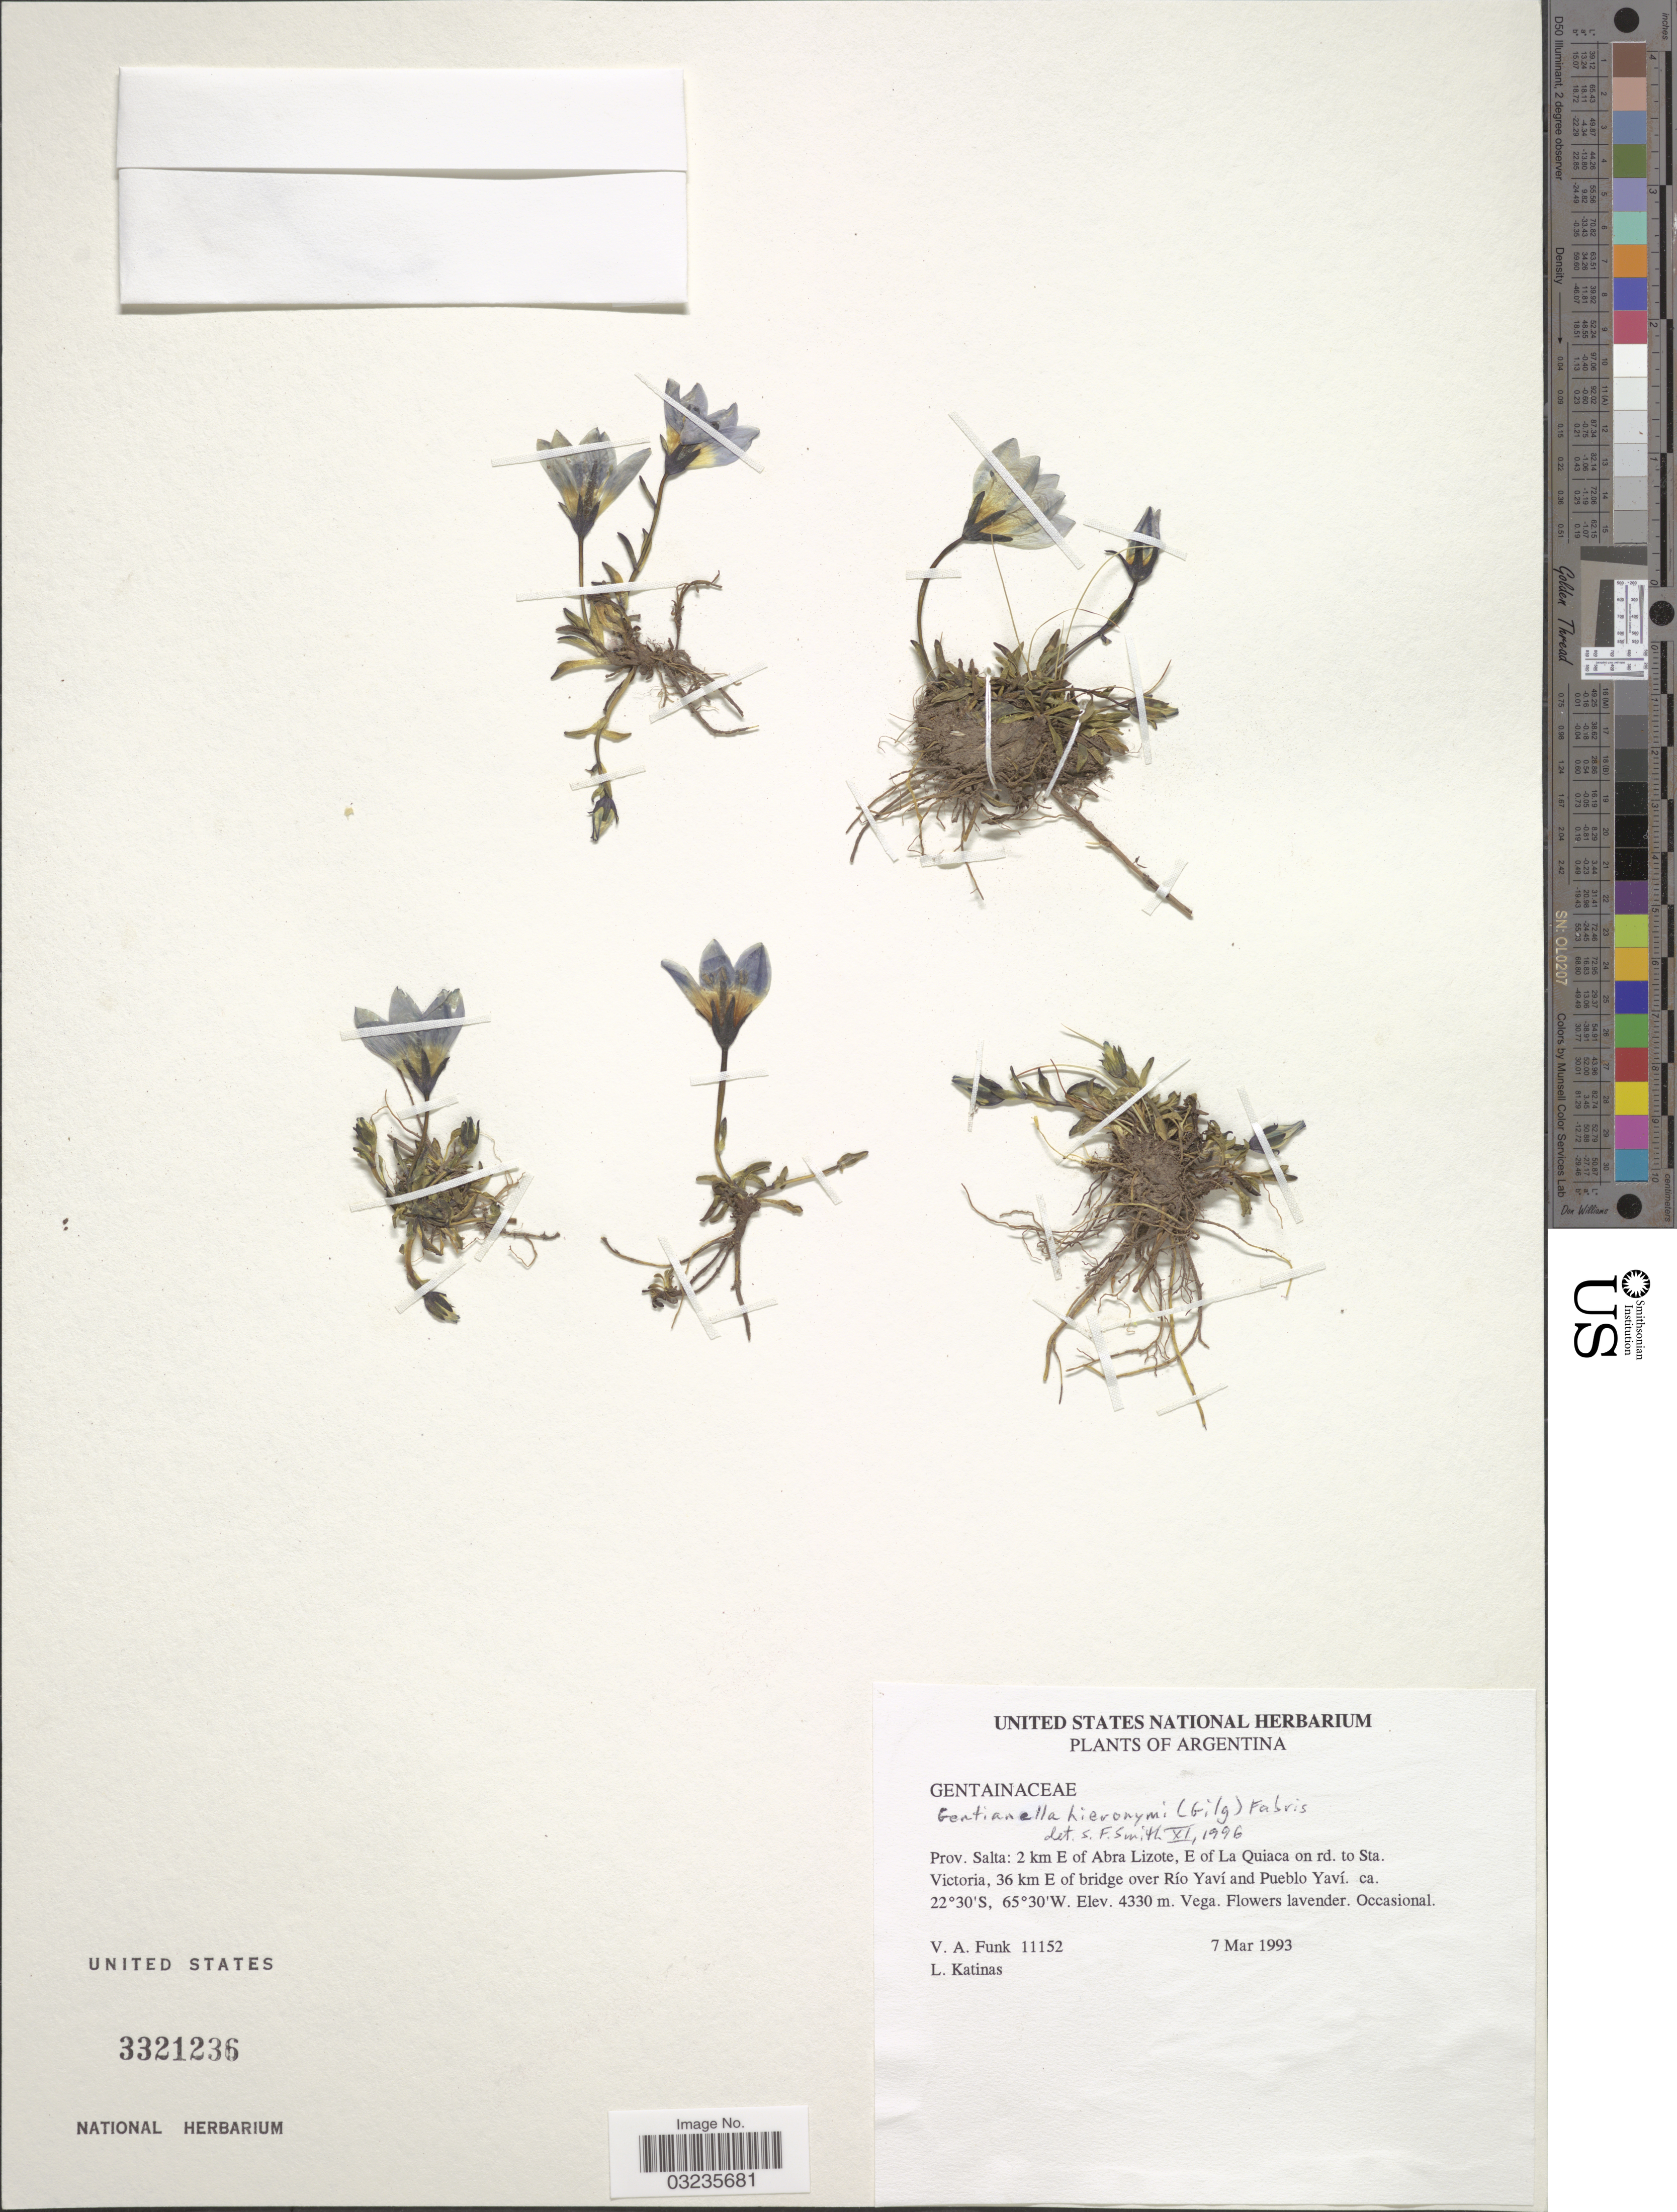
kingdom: Plantae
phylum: Tracheophyta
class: Magnoliopsida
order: Gentianales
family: Gentianaceae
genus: Gentiana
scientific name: Gentiana hieronymi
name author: Gilg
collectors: V. Funk & L. Katinas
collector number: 11152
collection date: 1993-03-07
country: Argentina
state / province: Salta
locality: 2 km E of Abra Lizote, E of La Quiaca on rd. to Sta Victoria, 36 km E of bridge over Río Yaví and Pueblo Yaví.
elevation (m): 4330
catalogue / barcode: US 3321236